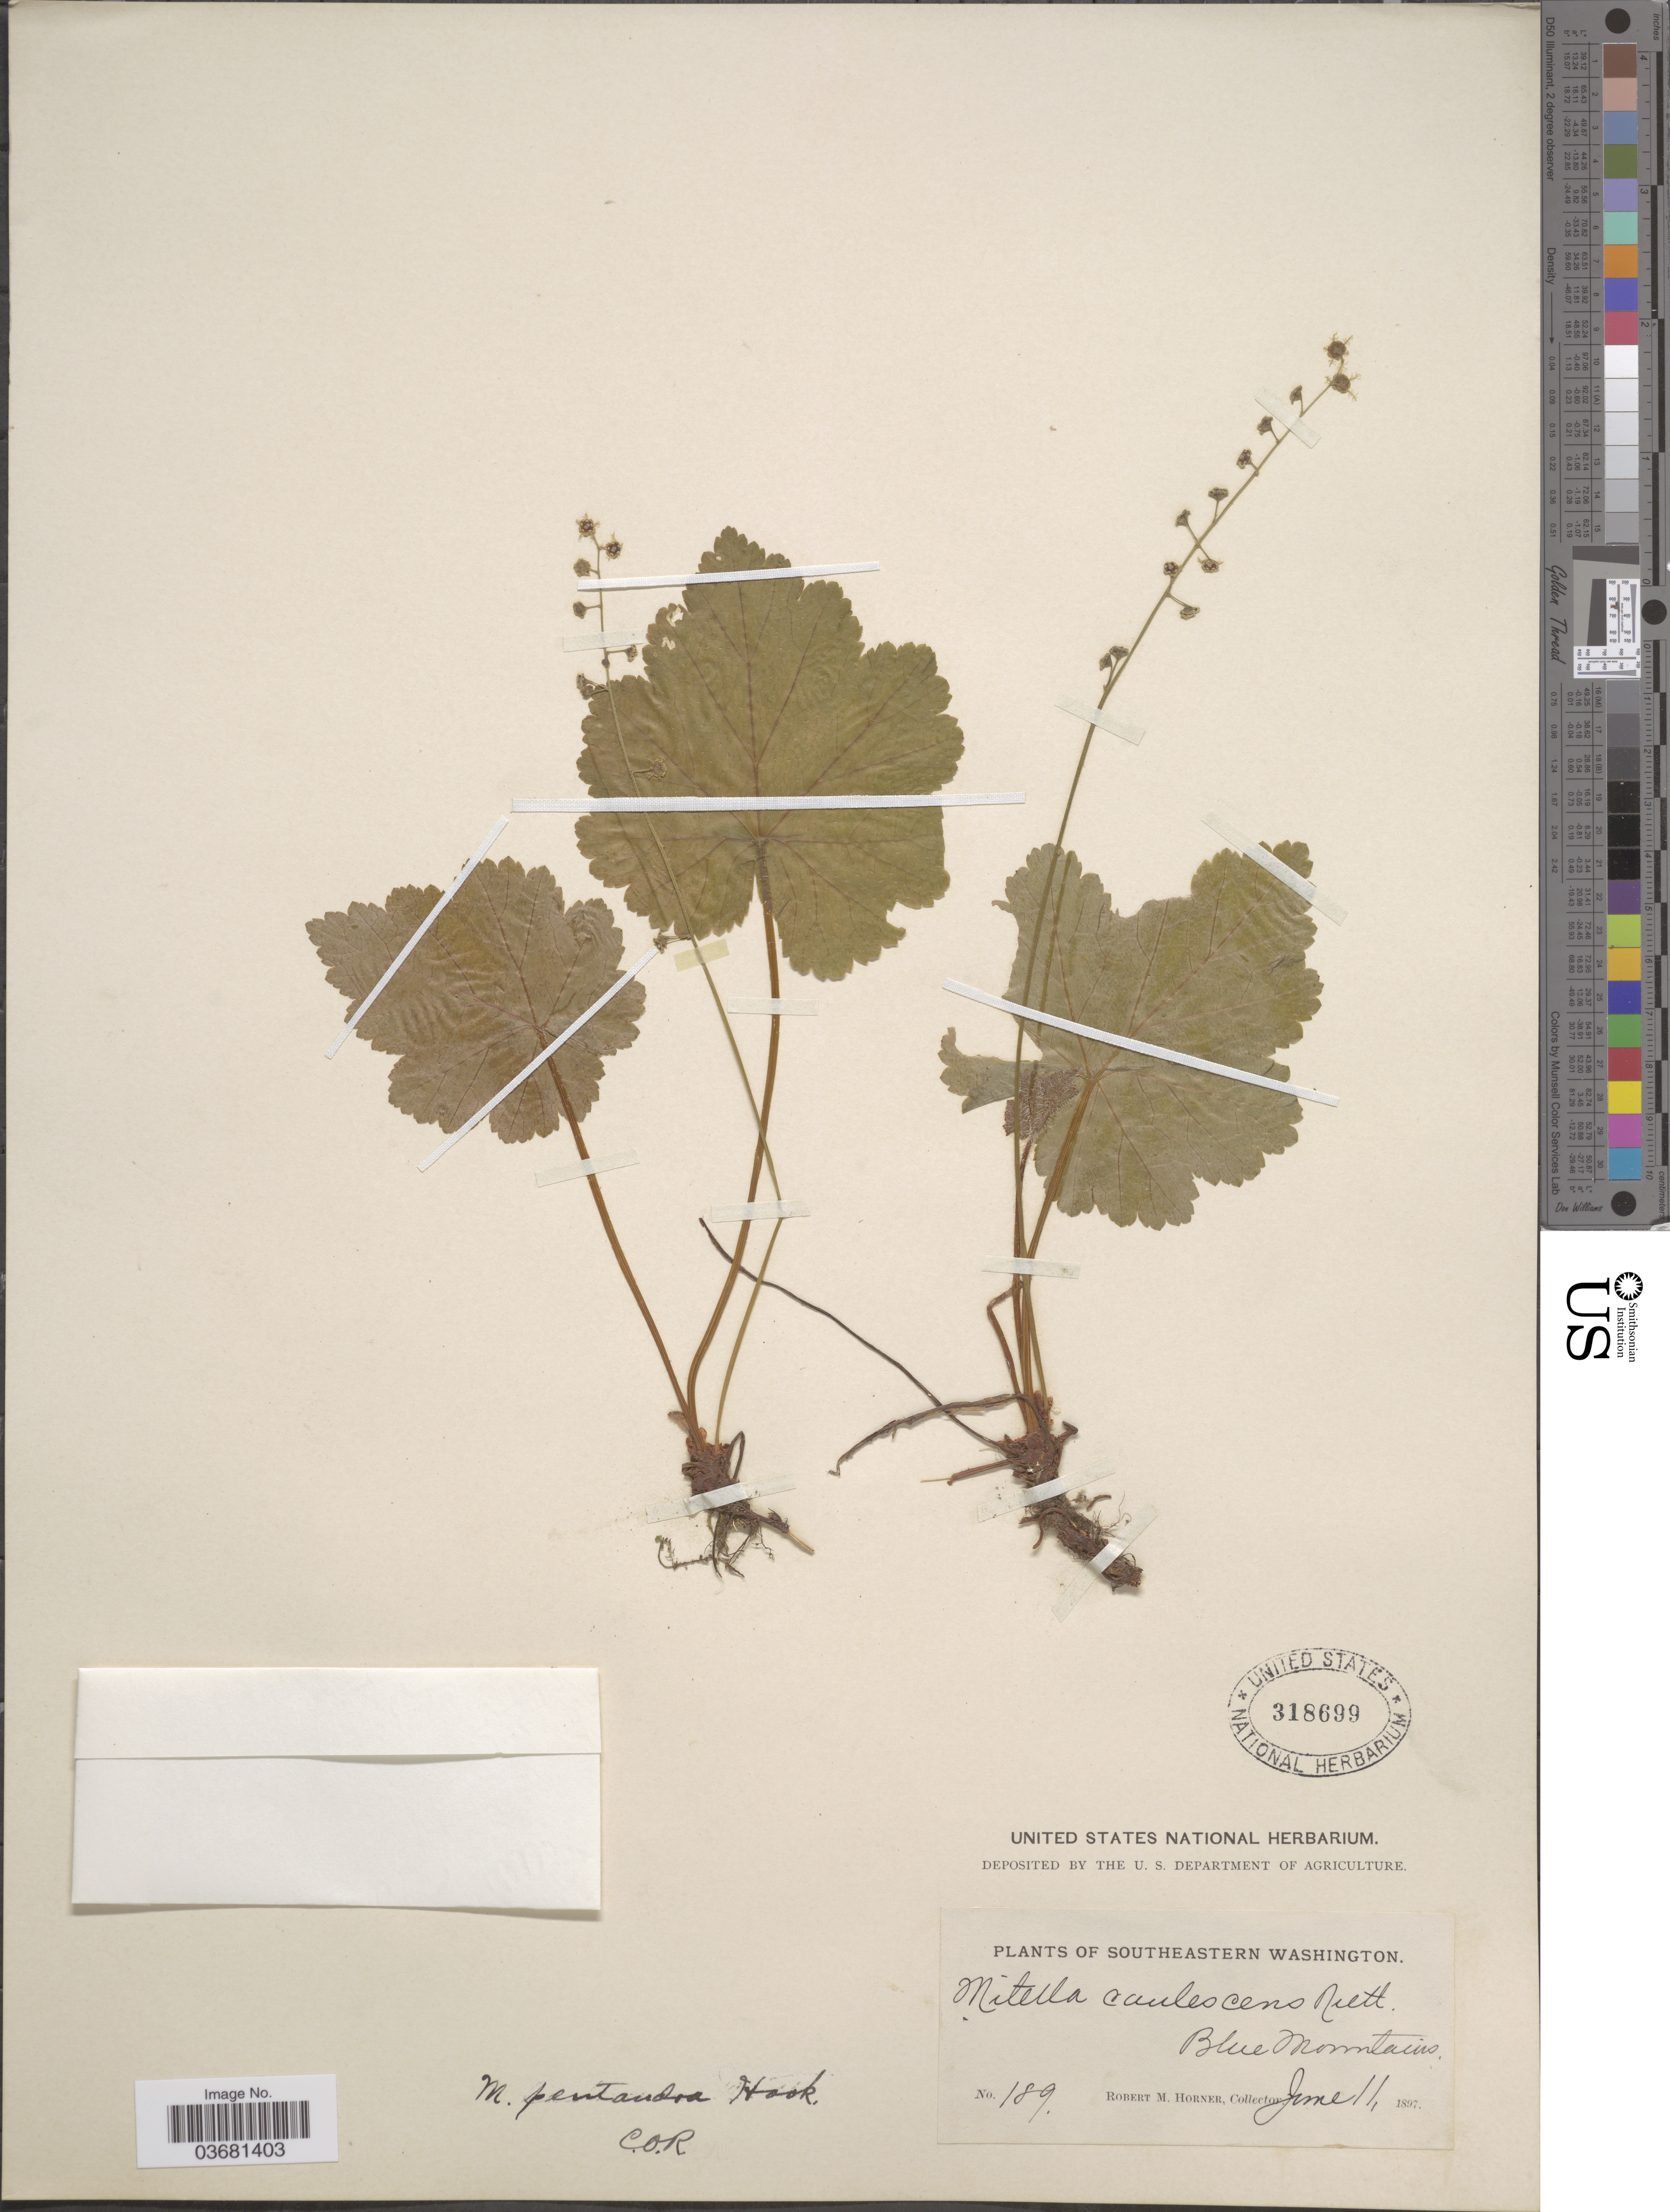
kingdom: Plantae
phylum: Tracheophyta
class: Magnoliopsida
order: Saxifragales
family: Saxifragaceae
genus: Mitella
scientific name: Mitella pentandra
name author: Hook.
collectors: R. Horner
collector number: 189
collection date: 1897-06-11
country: United States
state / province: Washington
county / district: Clallam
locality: Southeastern Washington. Blue Mountains.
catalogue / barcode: US 318699